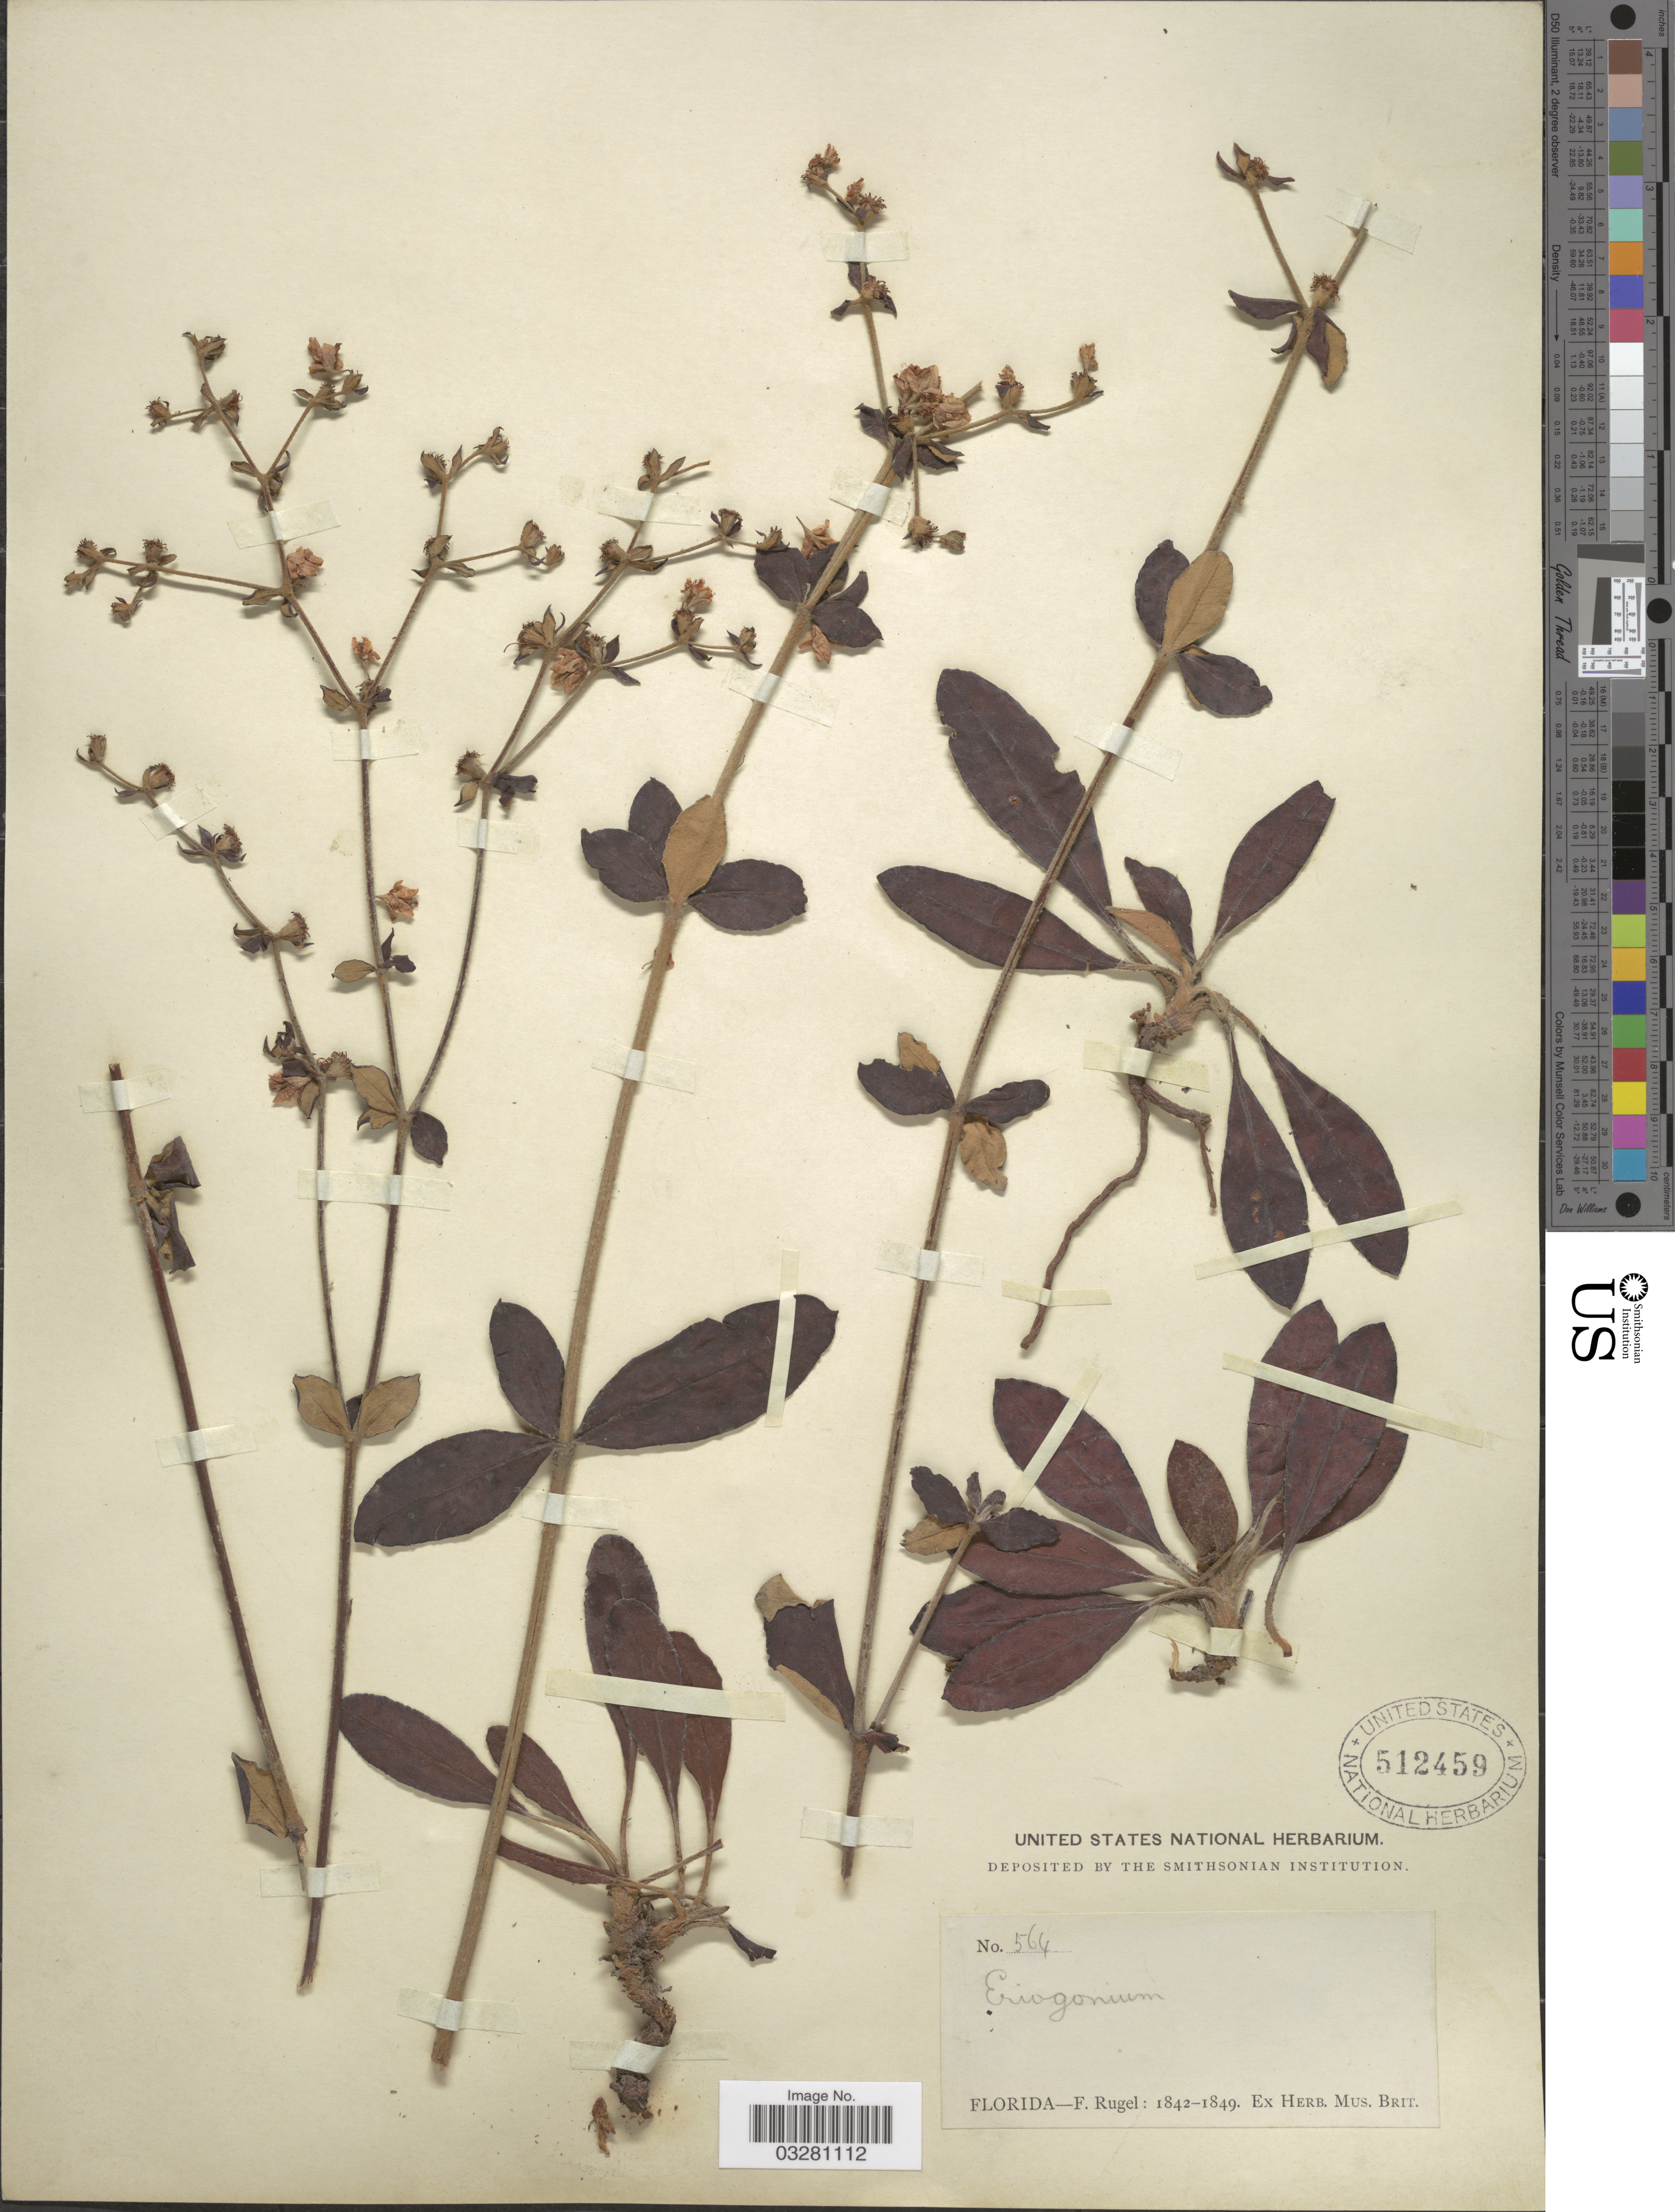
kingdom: Plantae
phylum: Tracheophyta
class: Magnoliopsida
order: Caryophyllales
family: Polygonaceae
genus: Eriogonum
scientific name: Eriogonum tomentosum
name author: Michx.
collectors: F. Rugel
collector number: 564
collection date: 1842/1849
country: United States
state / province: Florida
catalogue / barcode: US 512459